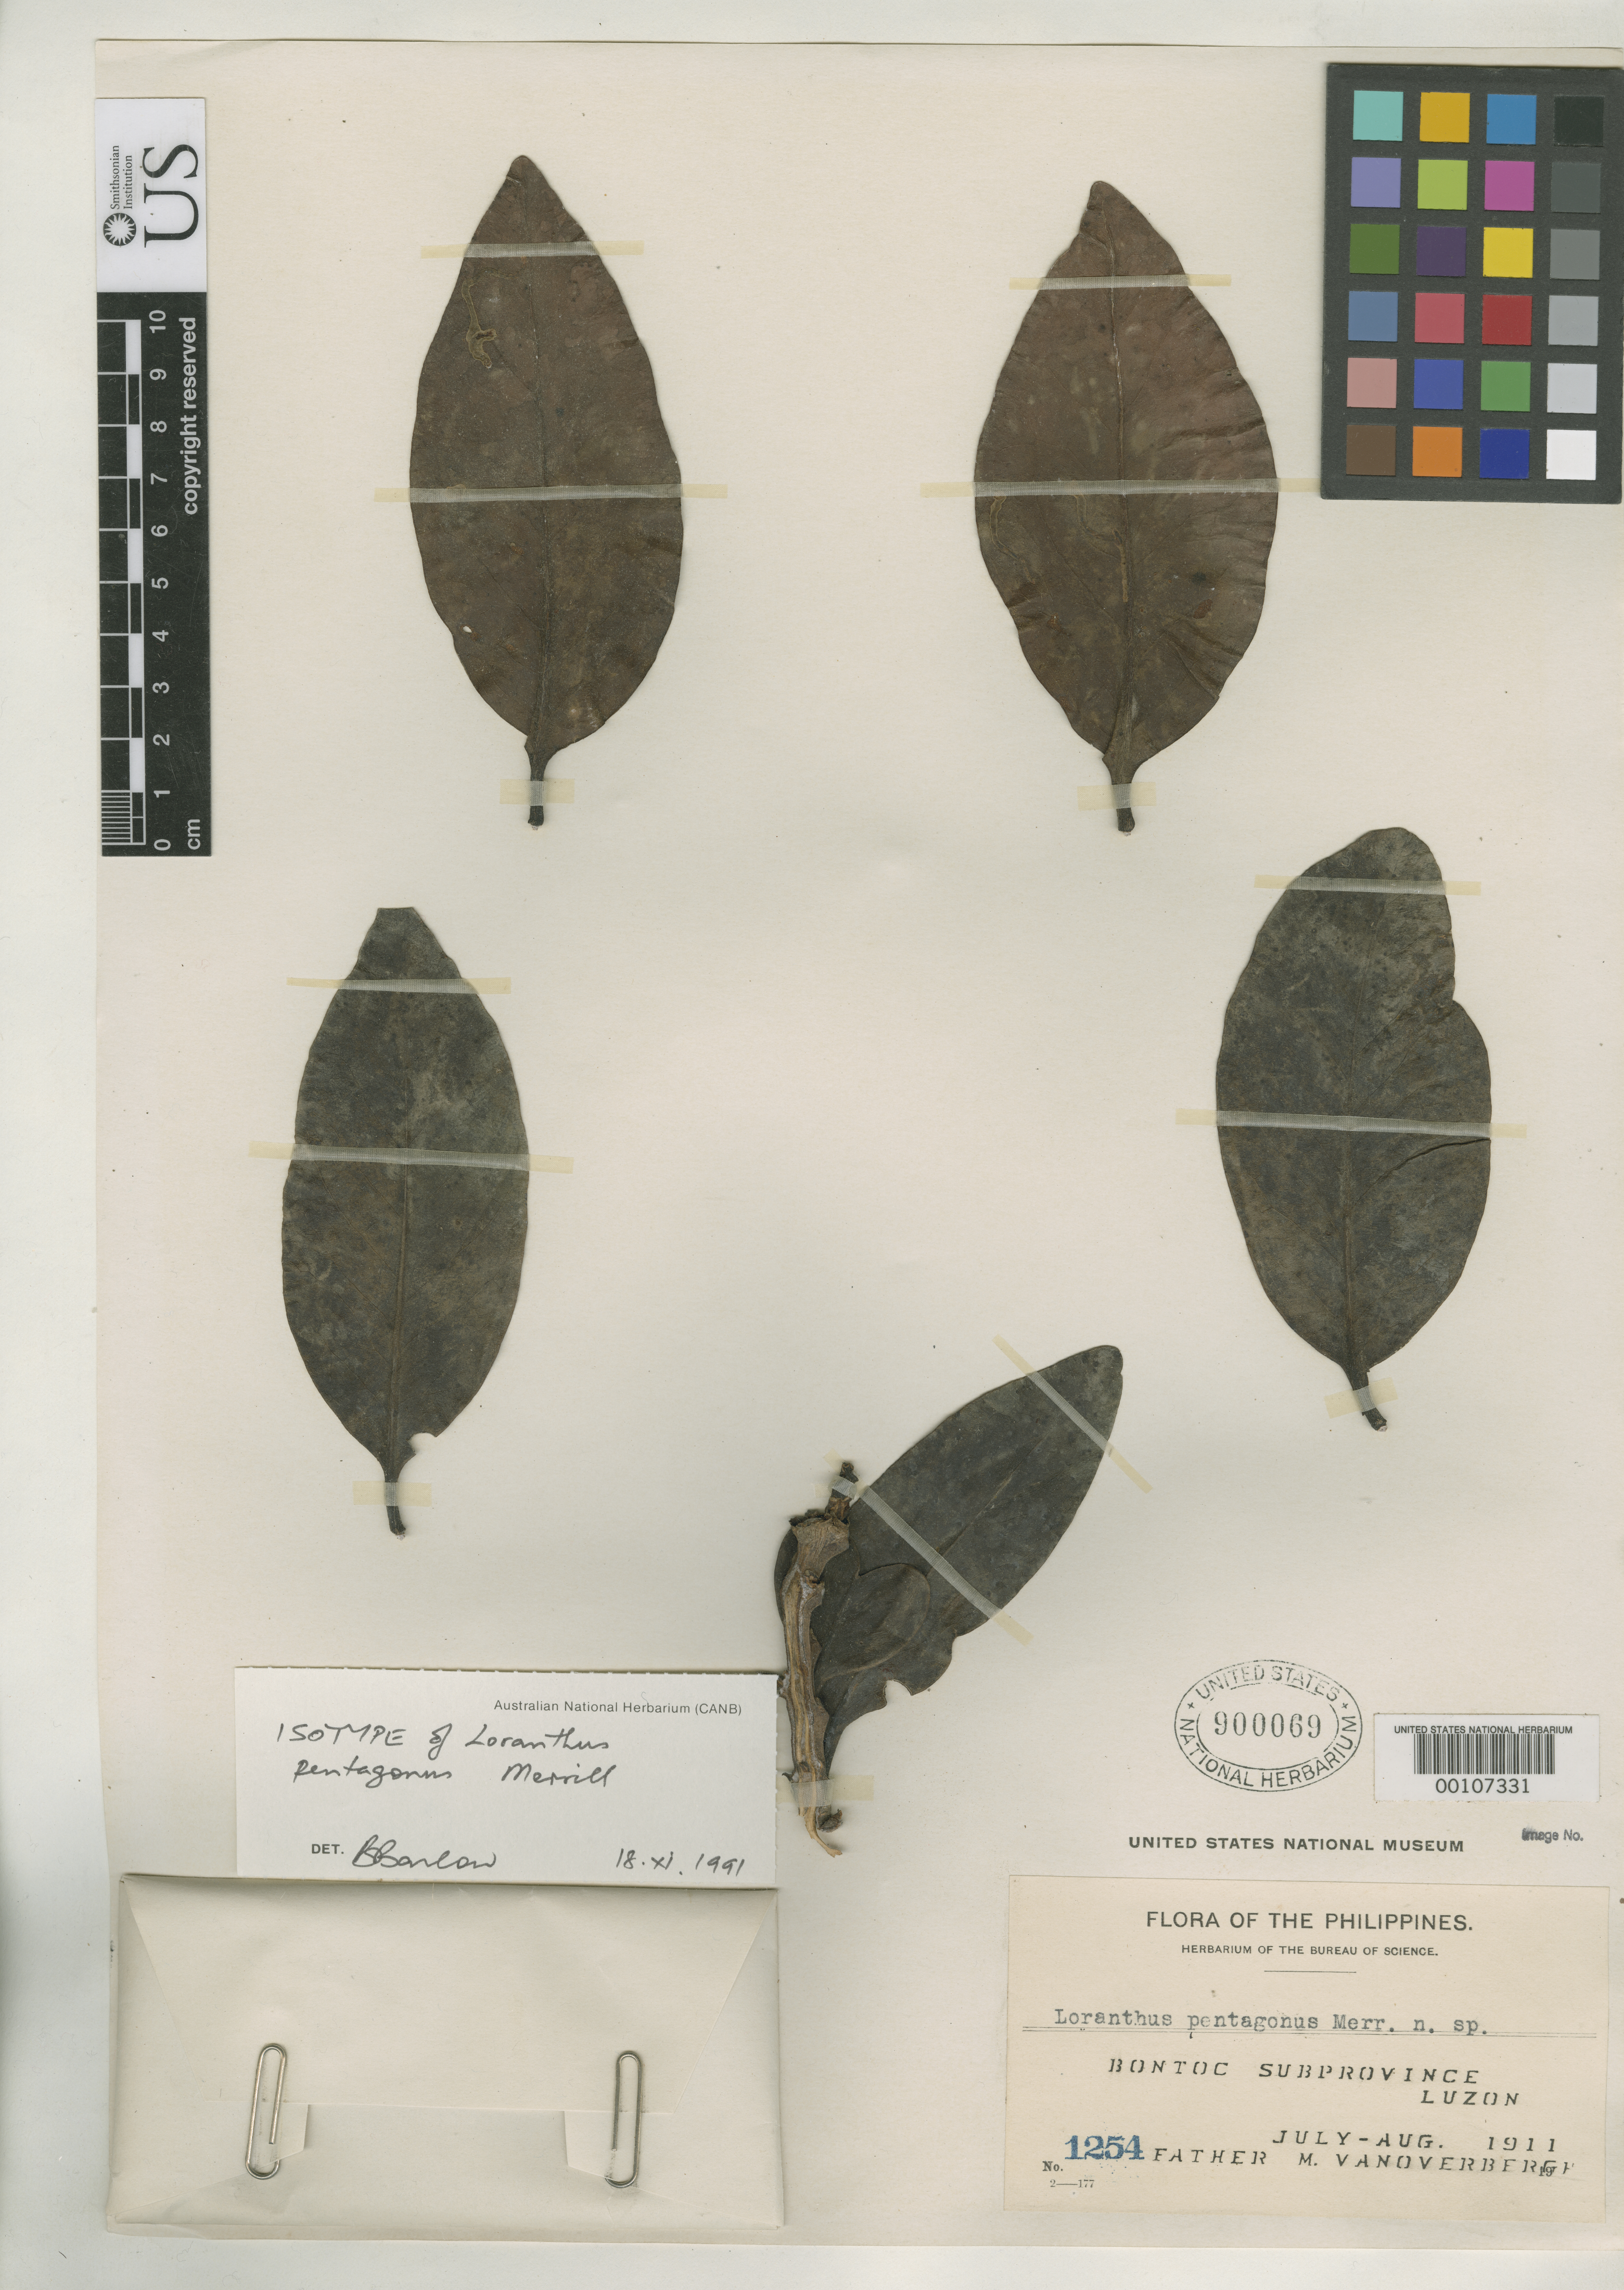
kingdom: Plantae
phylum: Tracheophyta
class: Magnoliopsida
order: Santalales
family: Loranthaceae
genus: Loranthus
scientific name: Loranthus pentagonus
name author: Merr.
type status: Isotype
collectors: M. Vanoverbergh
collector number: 1254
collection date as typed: Jul 1911 to -- Aug 1911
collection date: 1911-07/1911-08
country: Philippines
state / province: Cordillera (Administrative Region)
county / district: Mountain province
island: Luzon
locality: Bontoc Subprov.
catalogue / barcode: US 900069